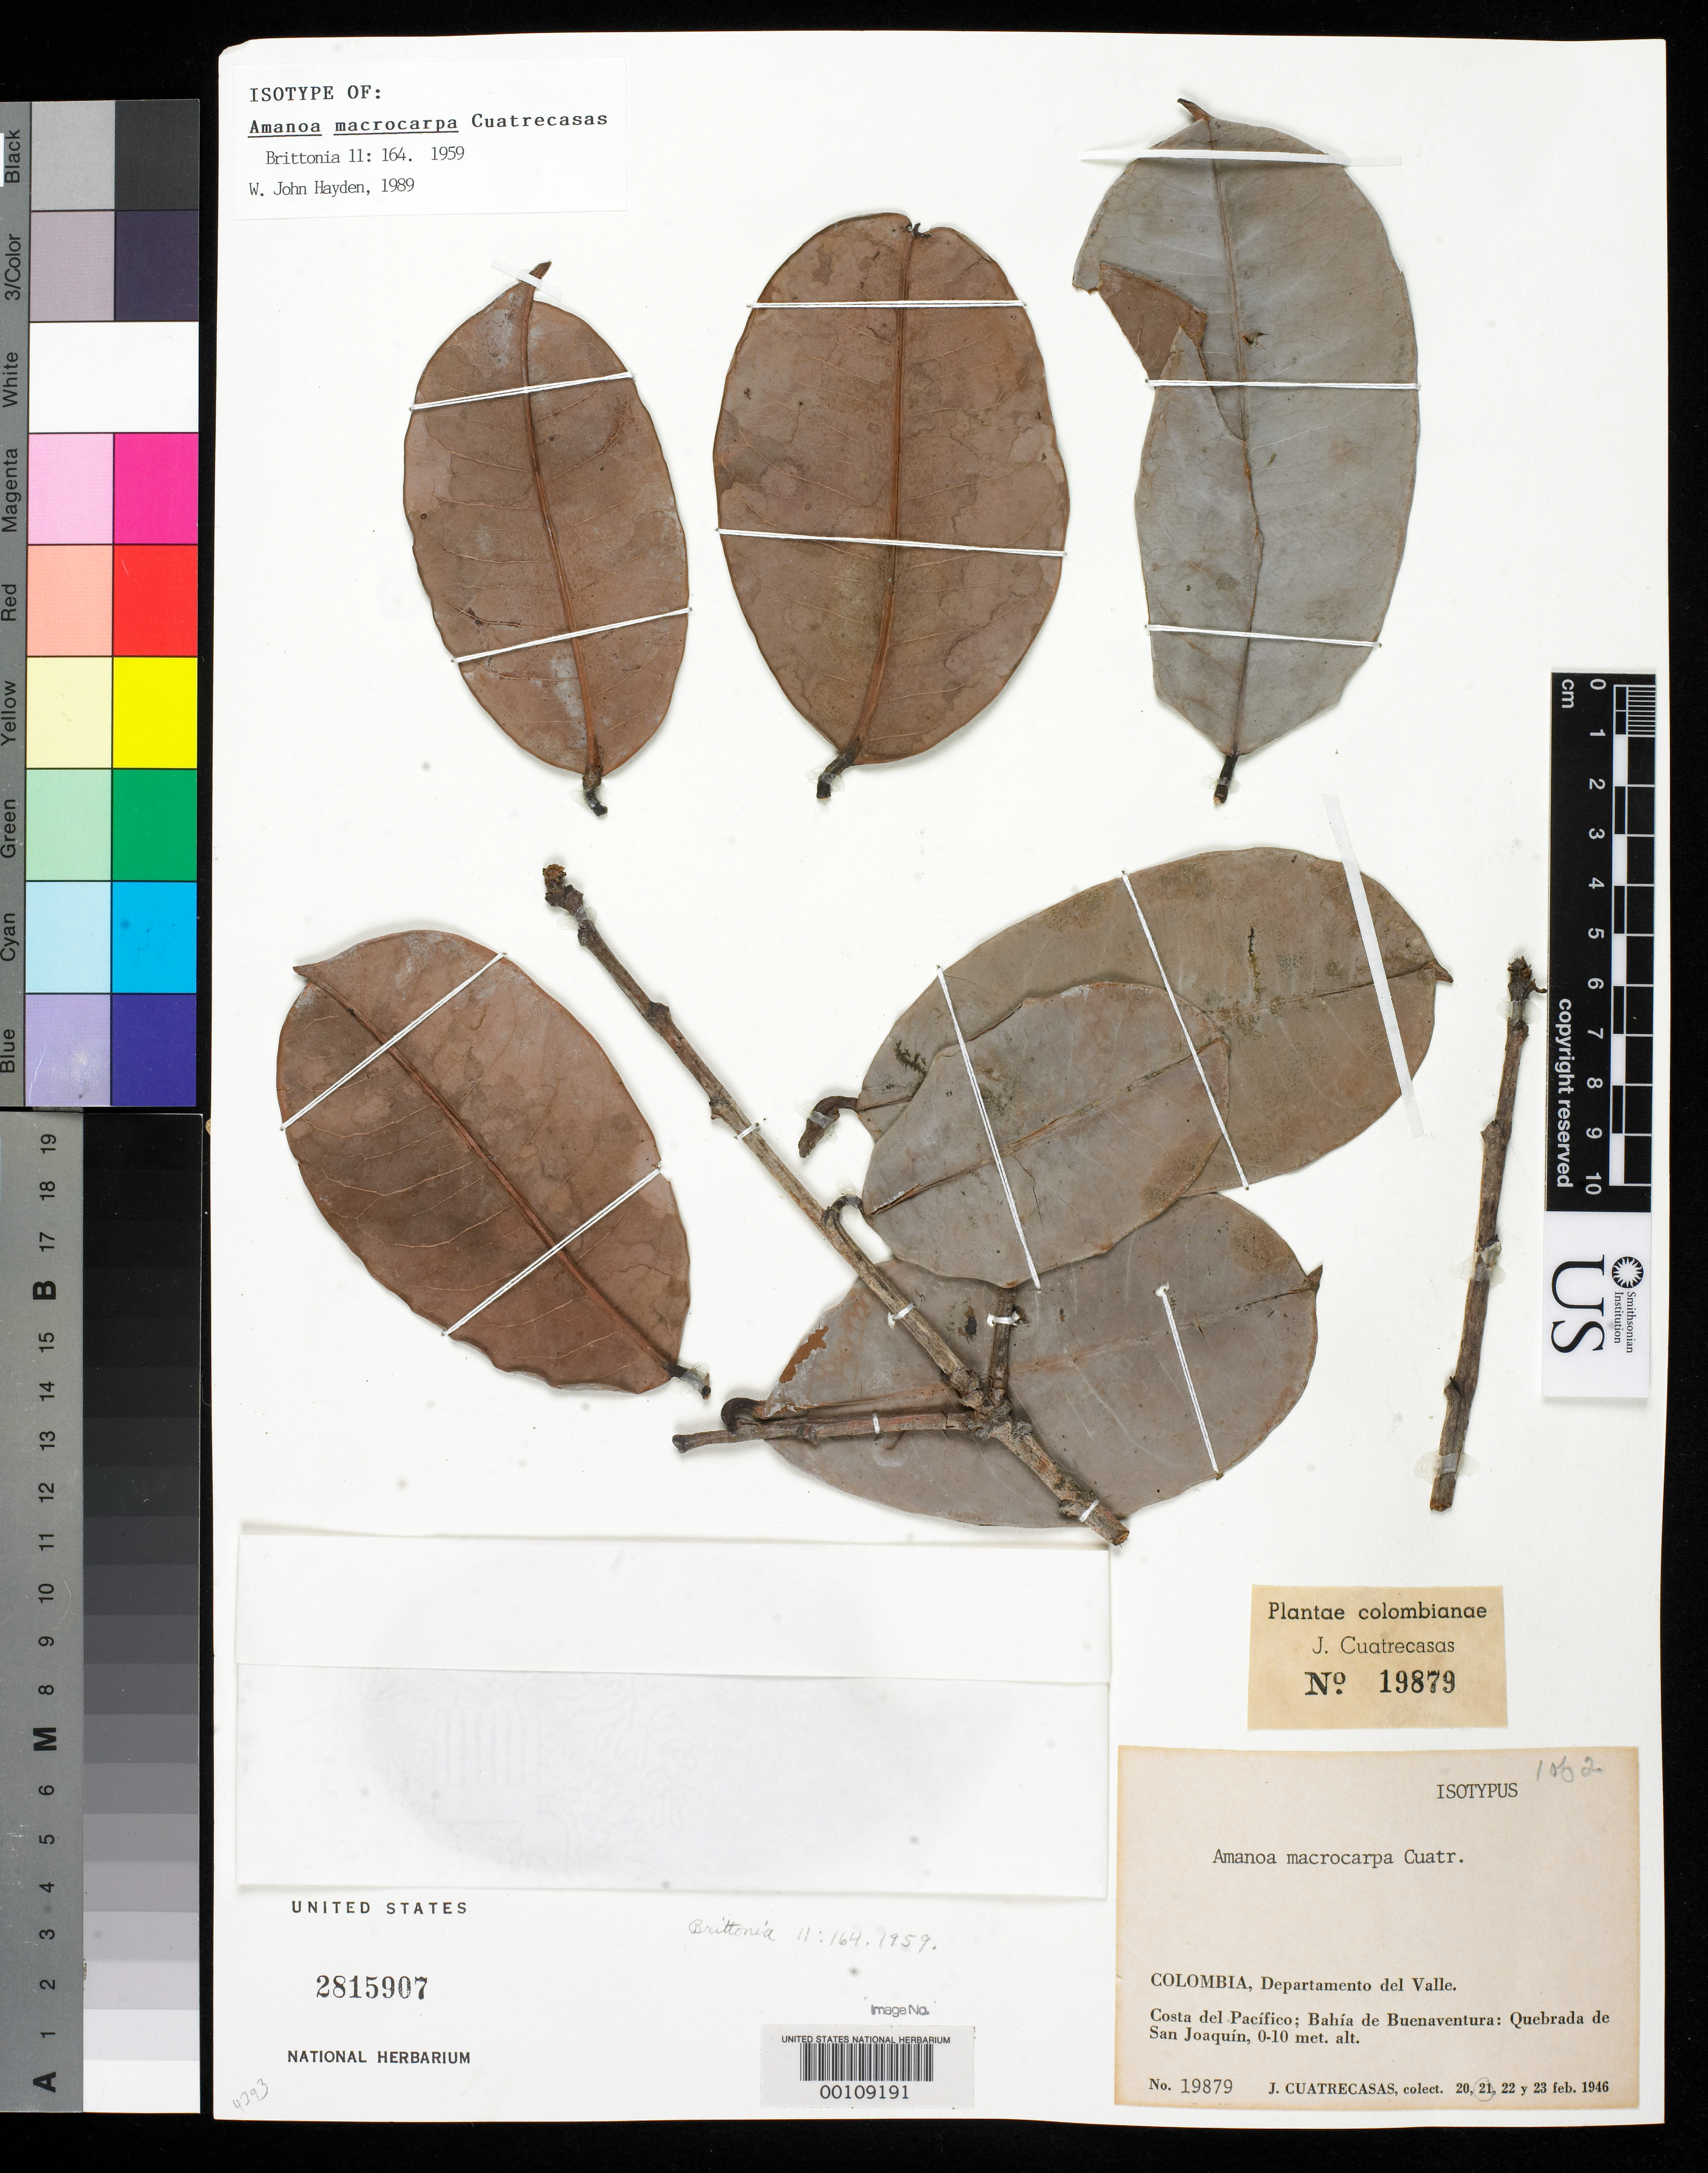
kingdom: Plantae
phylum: Tracheophyta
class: Magnoliopsida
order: Malpighiales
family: Phyllanthaceae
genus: Amanoa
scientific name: Amanoa macrocarpa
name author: Cuatrec.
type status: Isotype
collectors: J. Cuatrecasas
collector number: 19879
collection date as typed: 21 Feb 1946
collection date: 1946-02-21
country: Colombia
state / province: Valle del Cauca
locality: Pacific Coast, Bahia de Buena Ventura, Quebrada de San Joaquin.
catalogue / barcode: US 2815907